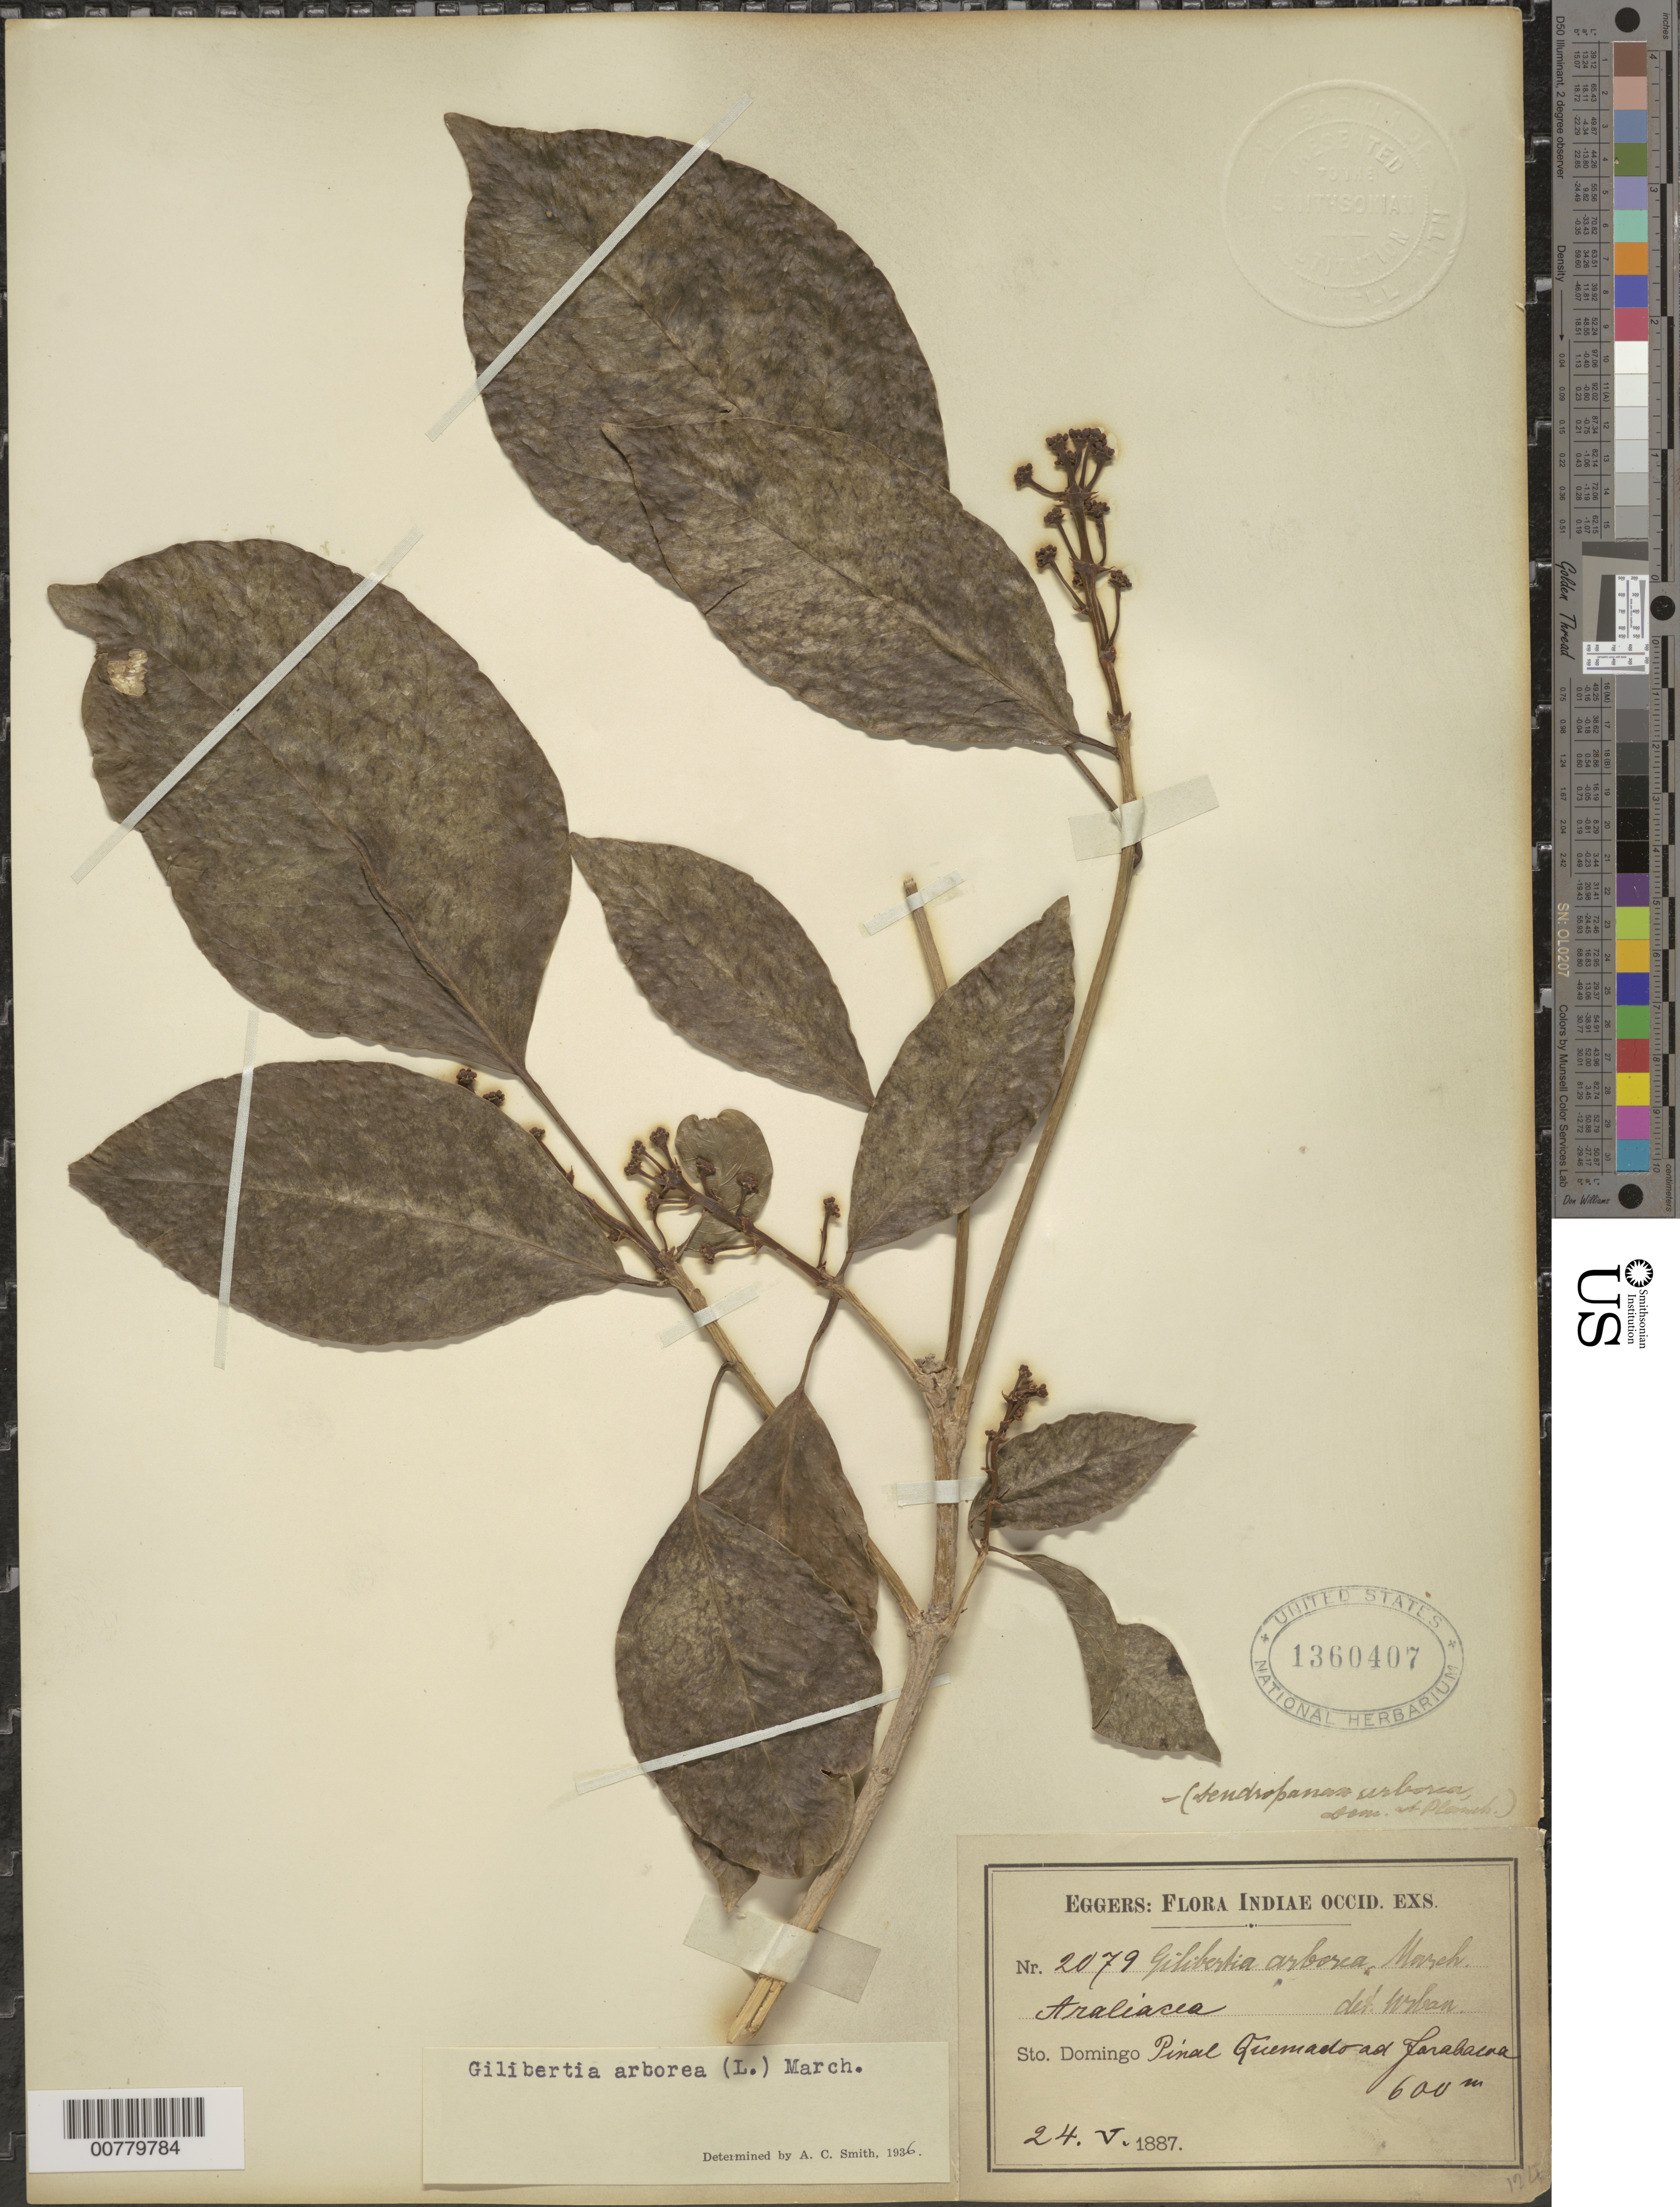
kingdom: Plantae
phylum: Tracheophyta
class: Magnoliopsida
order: Apiales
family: Araliaceae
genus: Dendropanax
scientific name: Dendropanax arboreus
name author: (L.) Decne. & Planch.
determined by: Smith, A. C.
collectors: H. F. A. von Eggers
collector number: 2079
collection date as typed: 24 May 1887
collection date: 1887-05-24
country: Dominican Republic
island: Hispaniola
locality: Jarabacoa, Pinal Quemado.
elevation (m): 600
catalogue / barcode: US 1360407